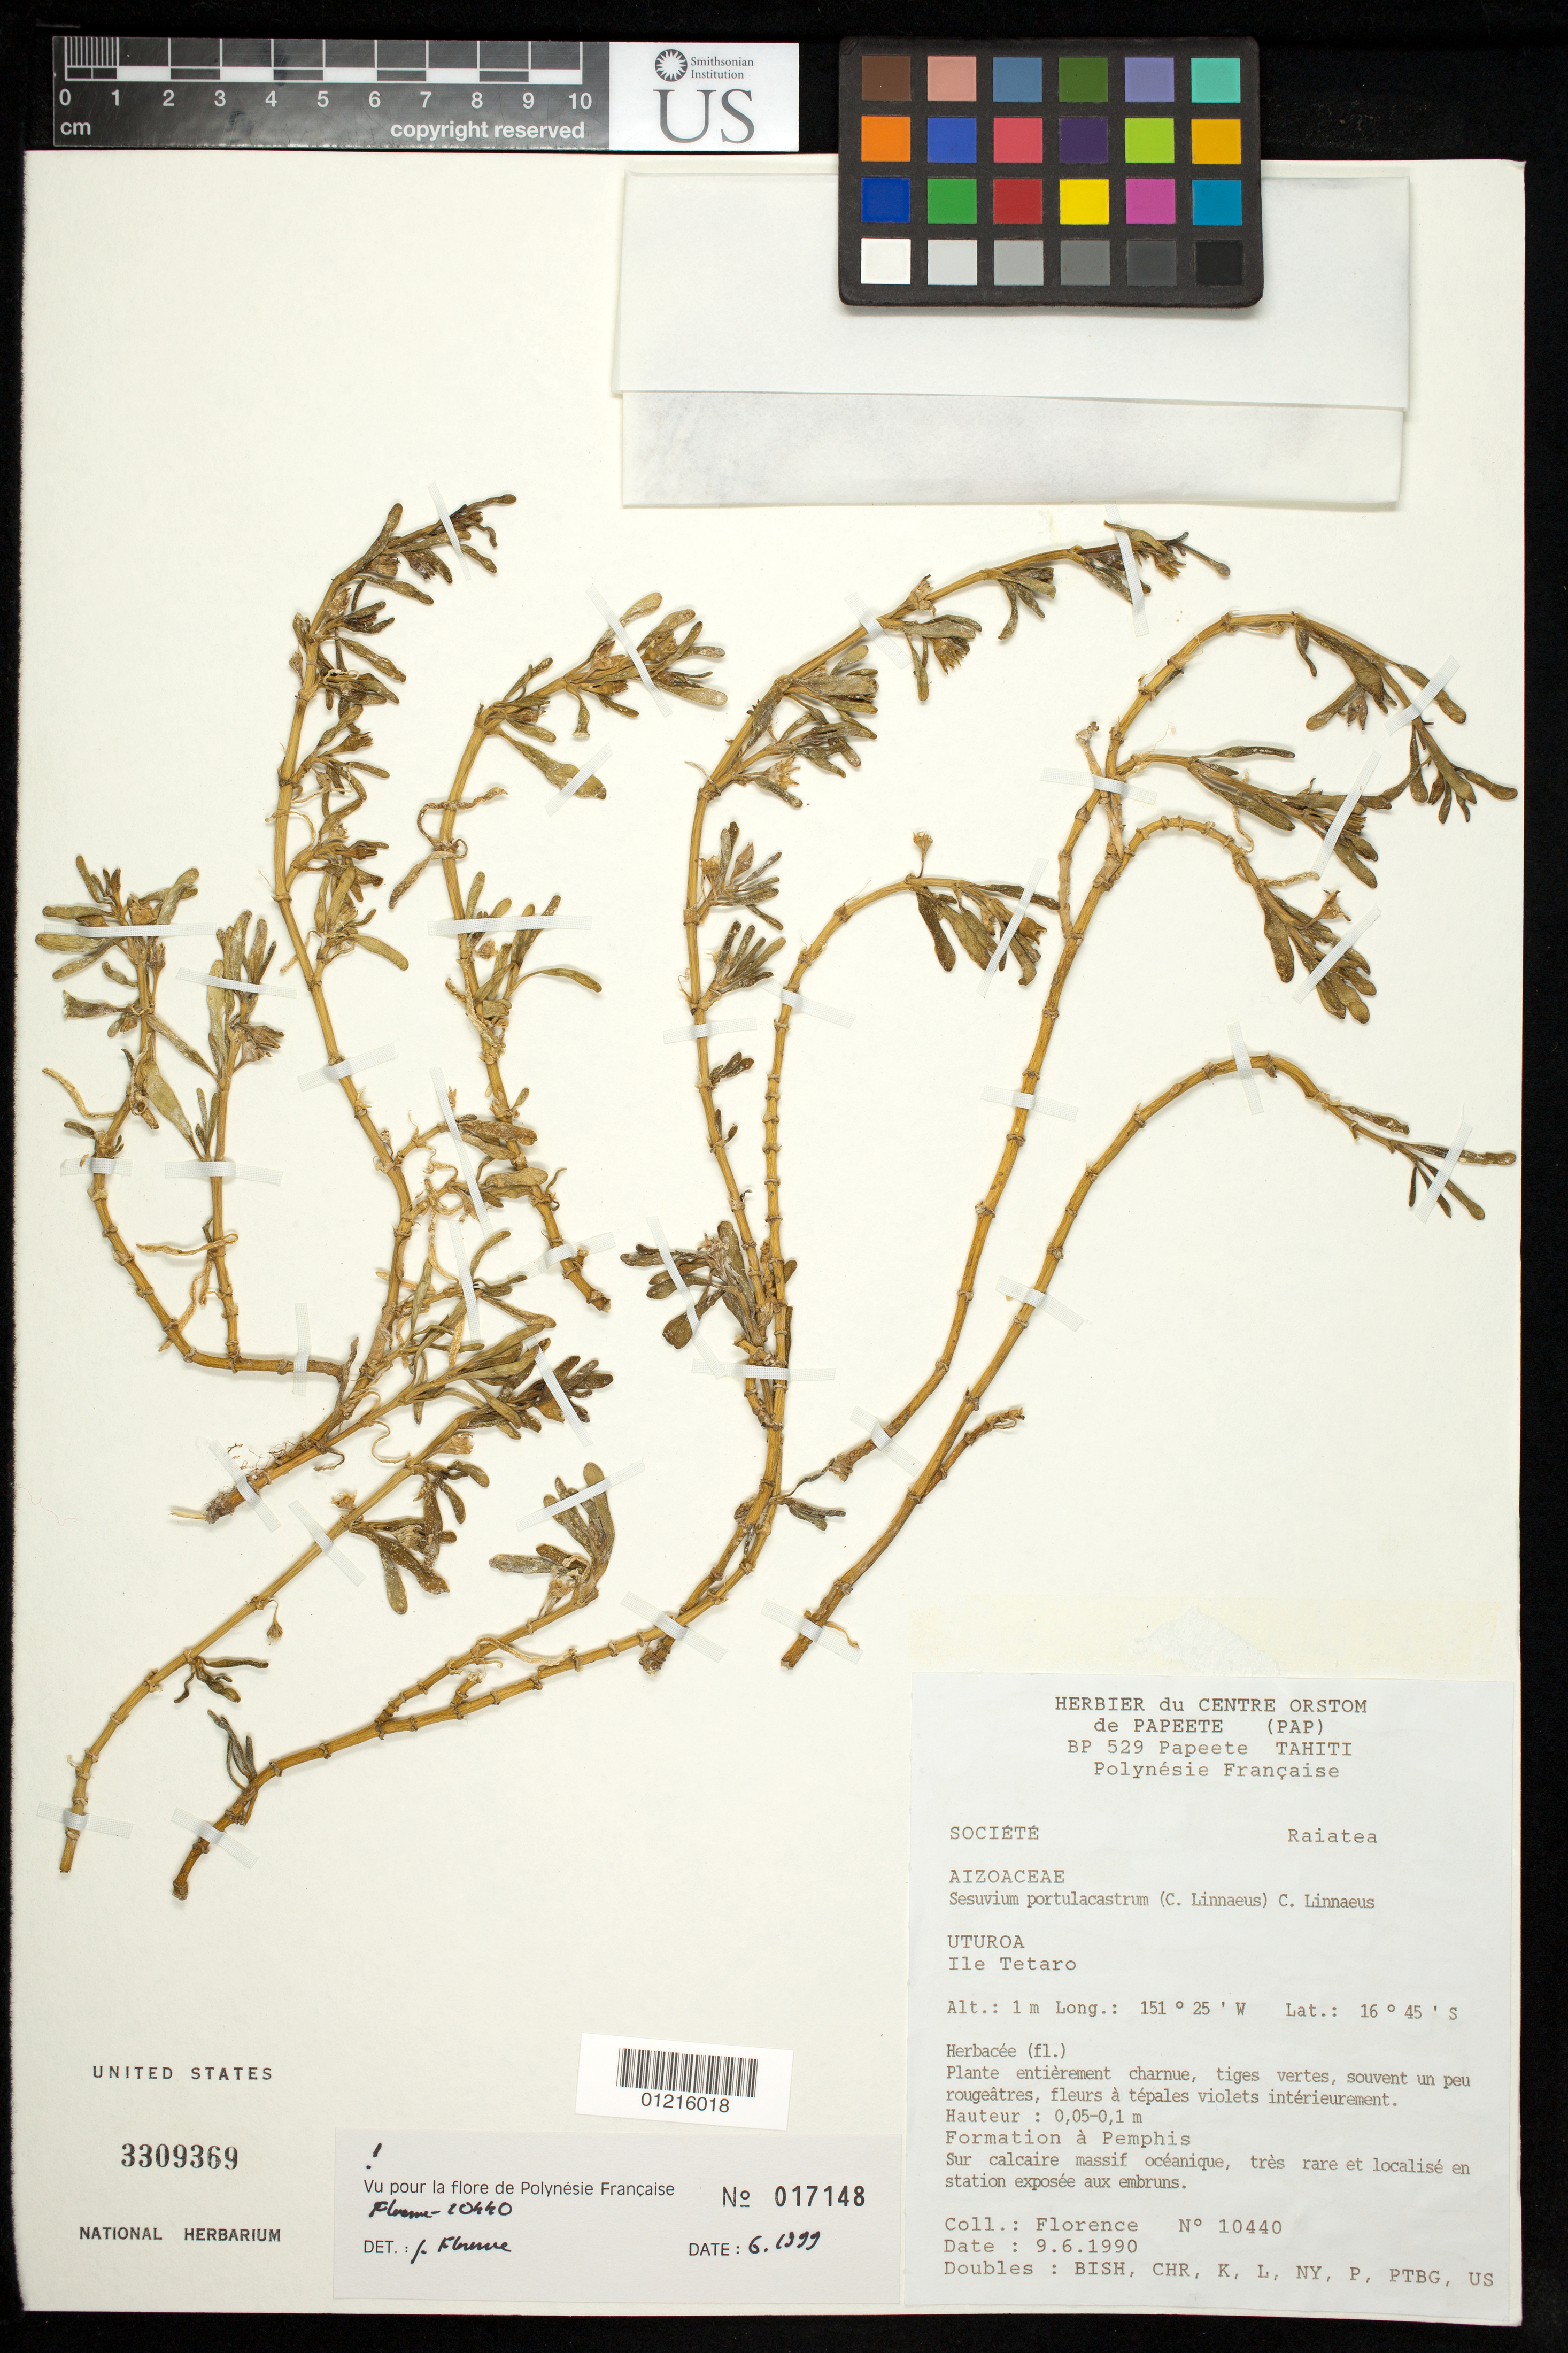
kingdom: Plantae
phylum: Tracheophyta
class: Magnoliopsida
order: Caryophyllales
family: Aizoaceae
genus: Sesuvium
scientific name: Sesuvium portulacastrum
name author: (L.) L.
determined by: Florence, J.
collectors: J. Florence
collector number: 10440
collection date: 1990-06-09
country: French Polynesia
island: Raiatea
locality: Ile Tetaro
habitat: très rare et localisè en station exposèe aux embruns.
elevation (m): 1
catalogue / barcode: US 3309369